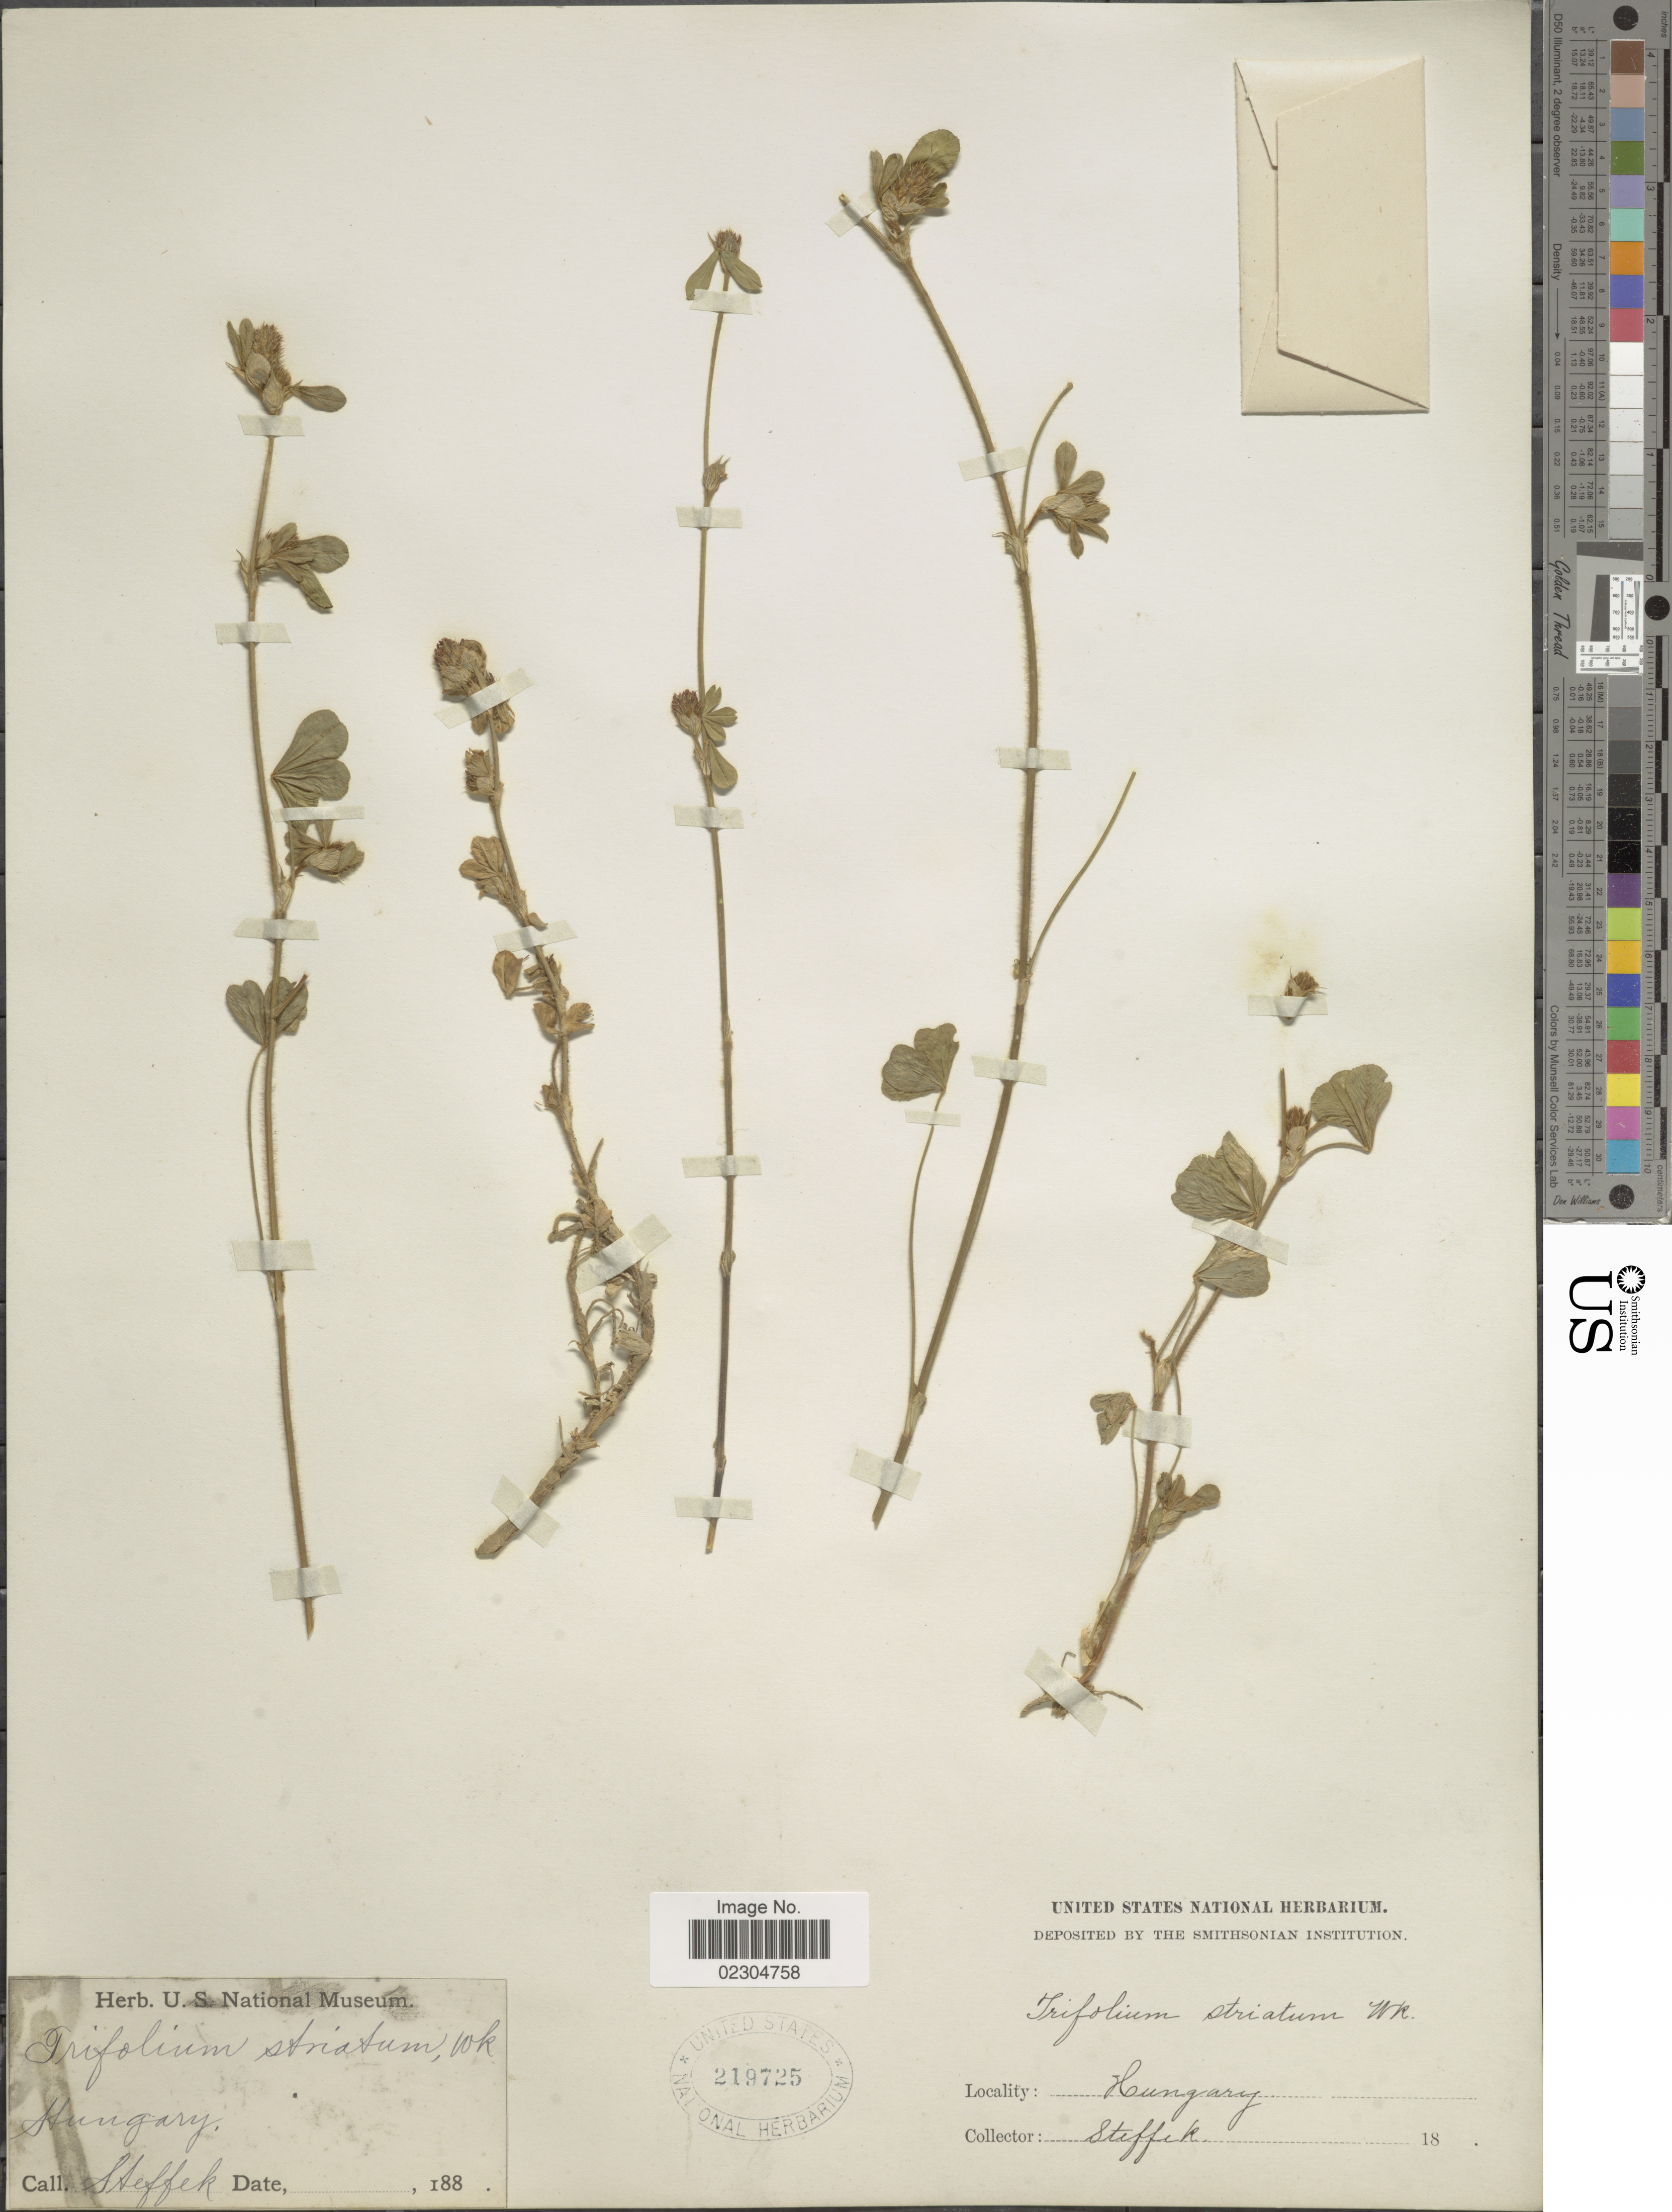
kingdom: Plantae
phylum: Tracheophyta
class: Magnoliopsida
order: Fabales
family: Fabaceae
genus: Trifolium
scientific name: Trifolium striatum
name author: L.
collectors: Steffek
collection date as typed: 188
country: Hungary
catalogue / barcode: US 219725